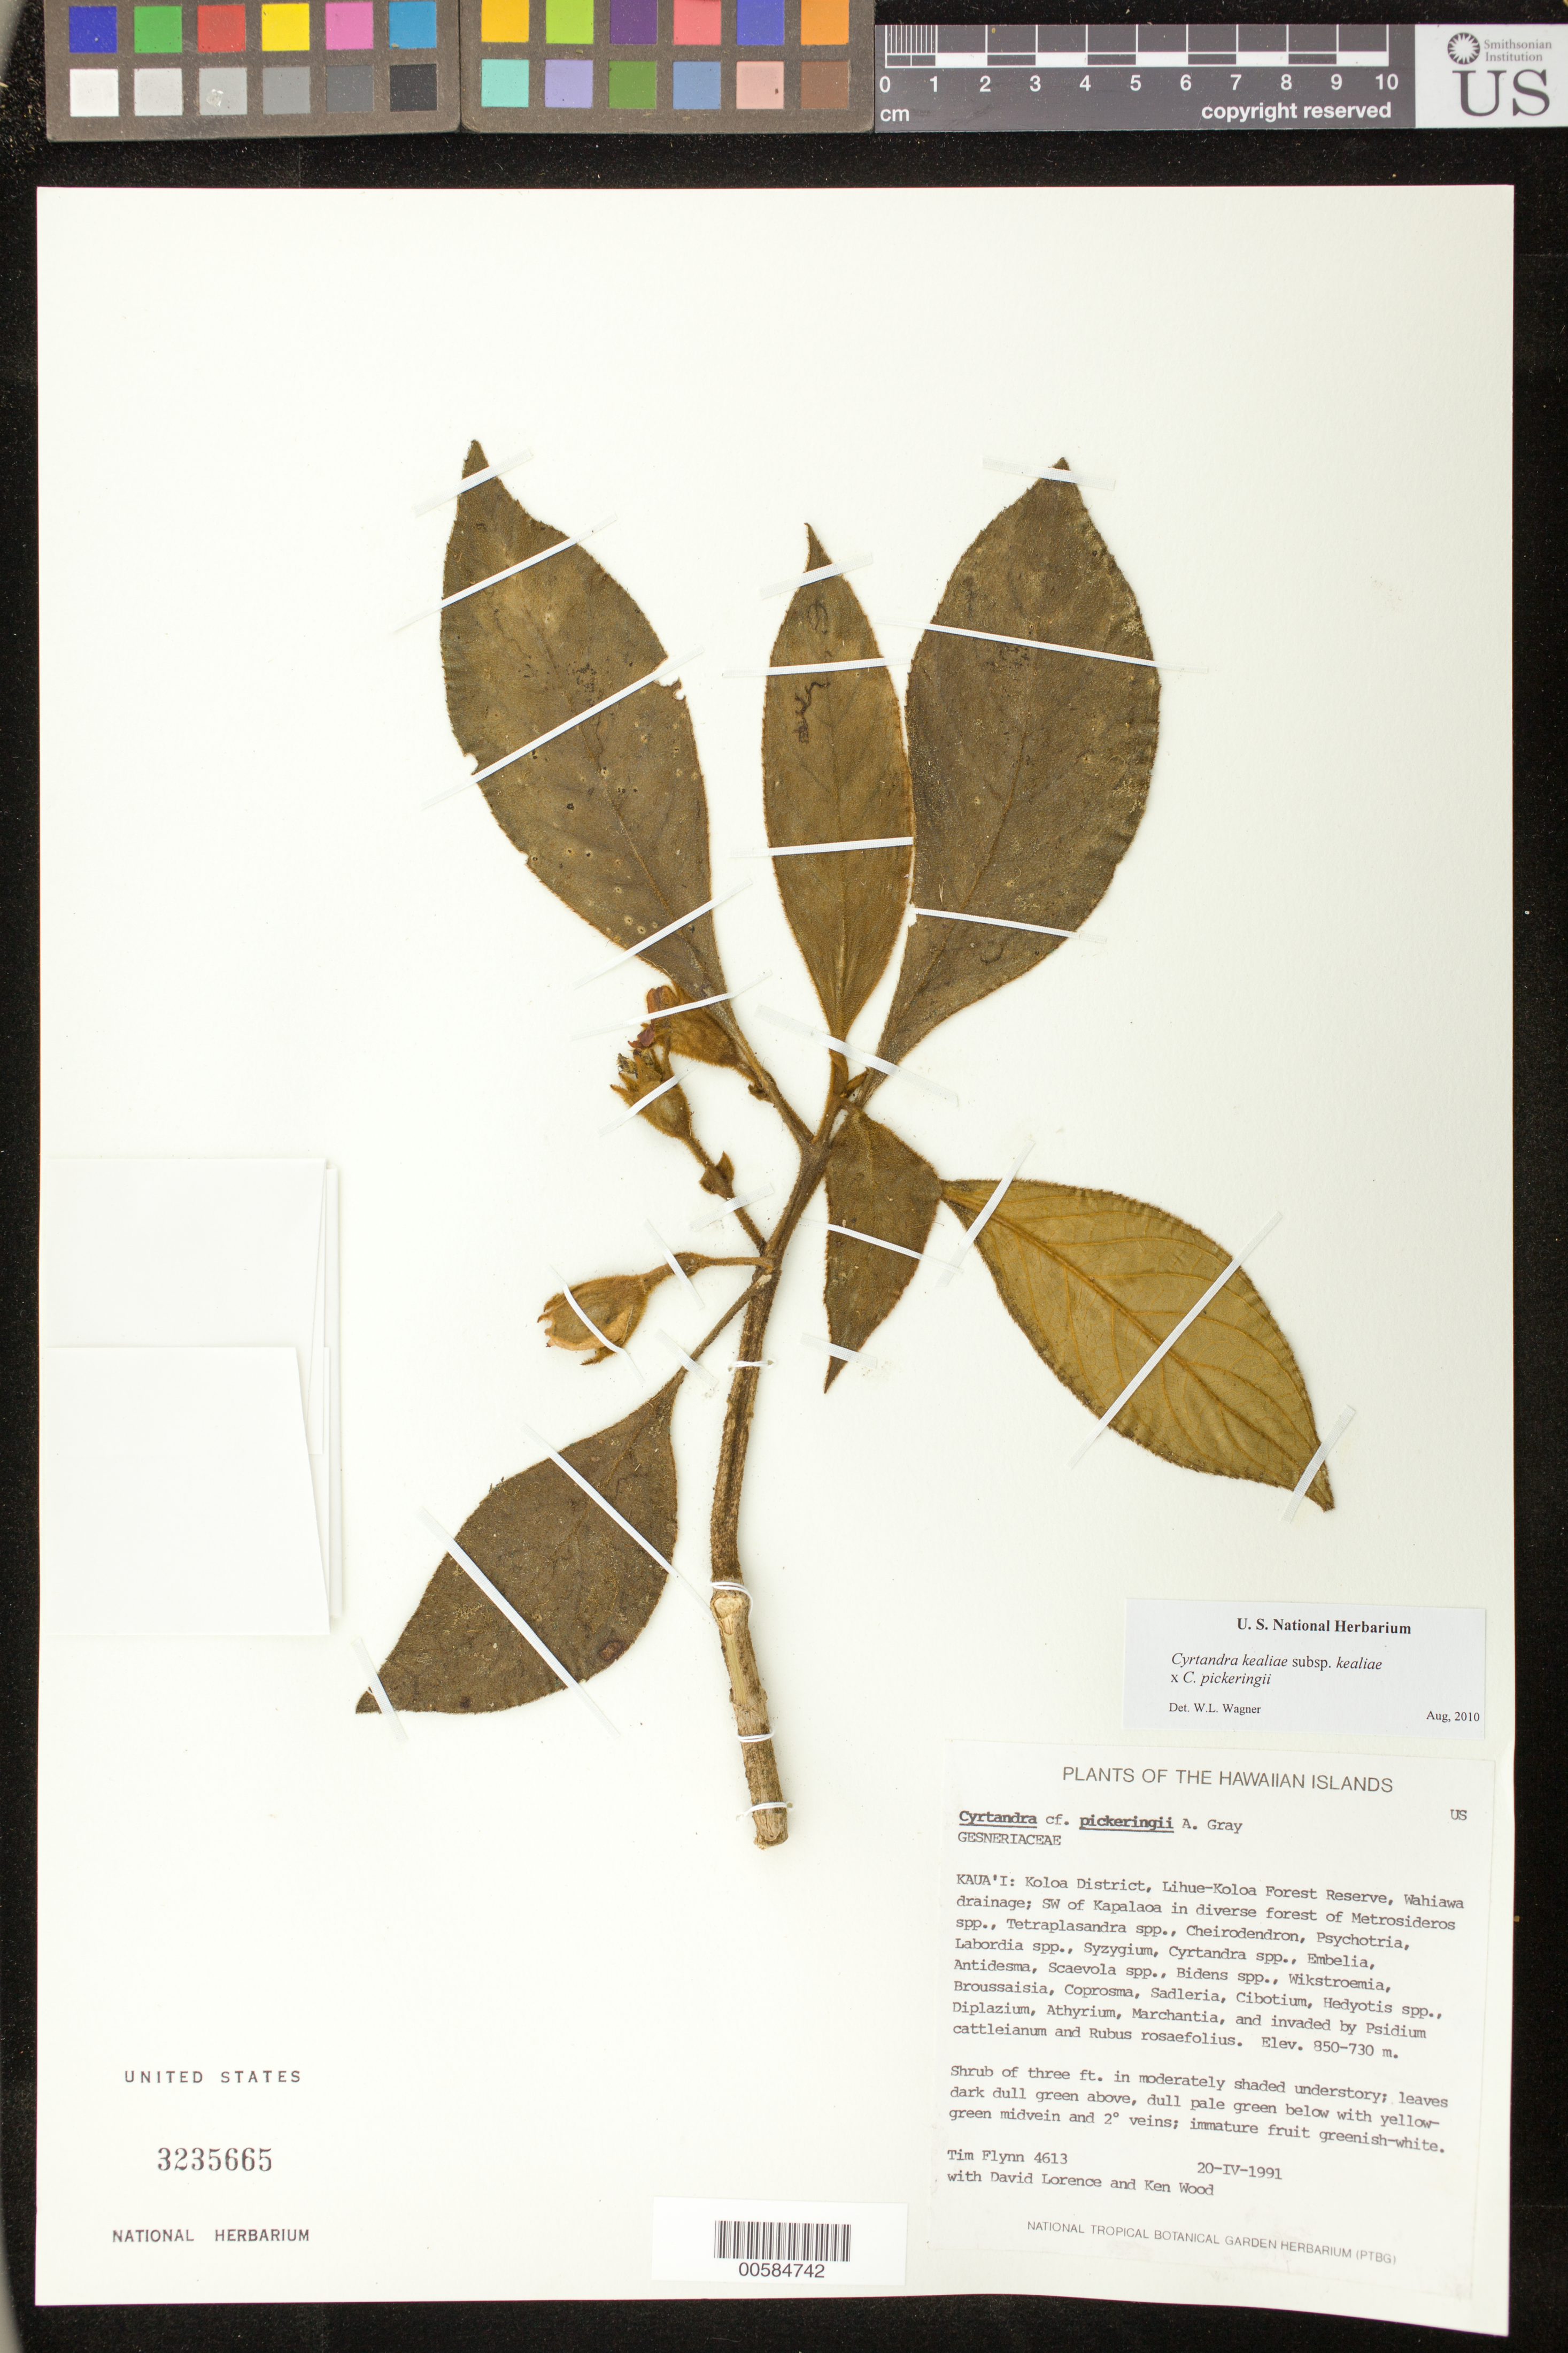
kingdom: Plantae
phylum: Tracheophyta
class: Magnoliopsida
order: Lamiales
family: Gesneriaceae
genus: Cyrtandra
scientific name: Cyrtandra kealiae subsp. kealiae x C. pickeringii A. Gray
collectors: T. W. Flynn, D. Lorence & K. Wood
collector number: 4613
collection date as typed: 20 Apr 1991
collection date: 1991-04-20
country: United States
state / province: Hawaii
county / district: Kauai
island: Kaua'i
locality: Koloa District, Lihue-Koloa For Res, Wahiawa drainage; SW of Kapalaoa.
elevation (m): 730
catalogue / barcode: US 3235665